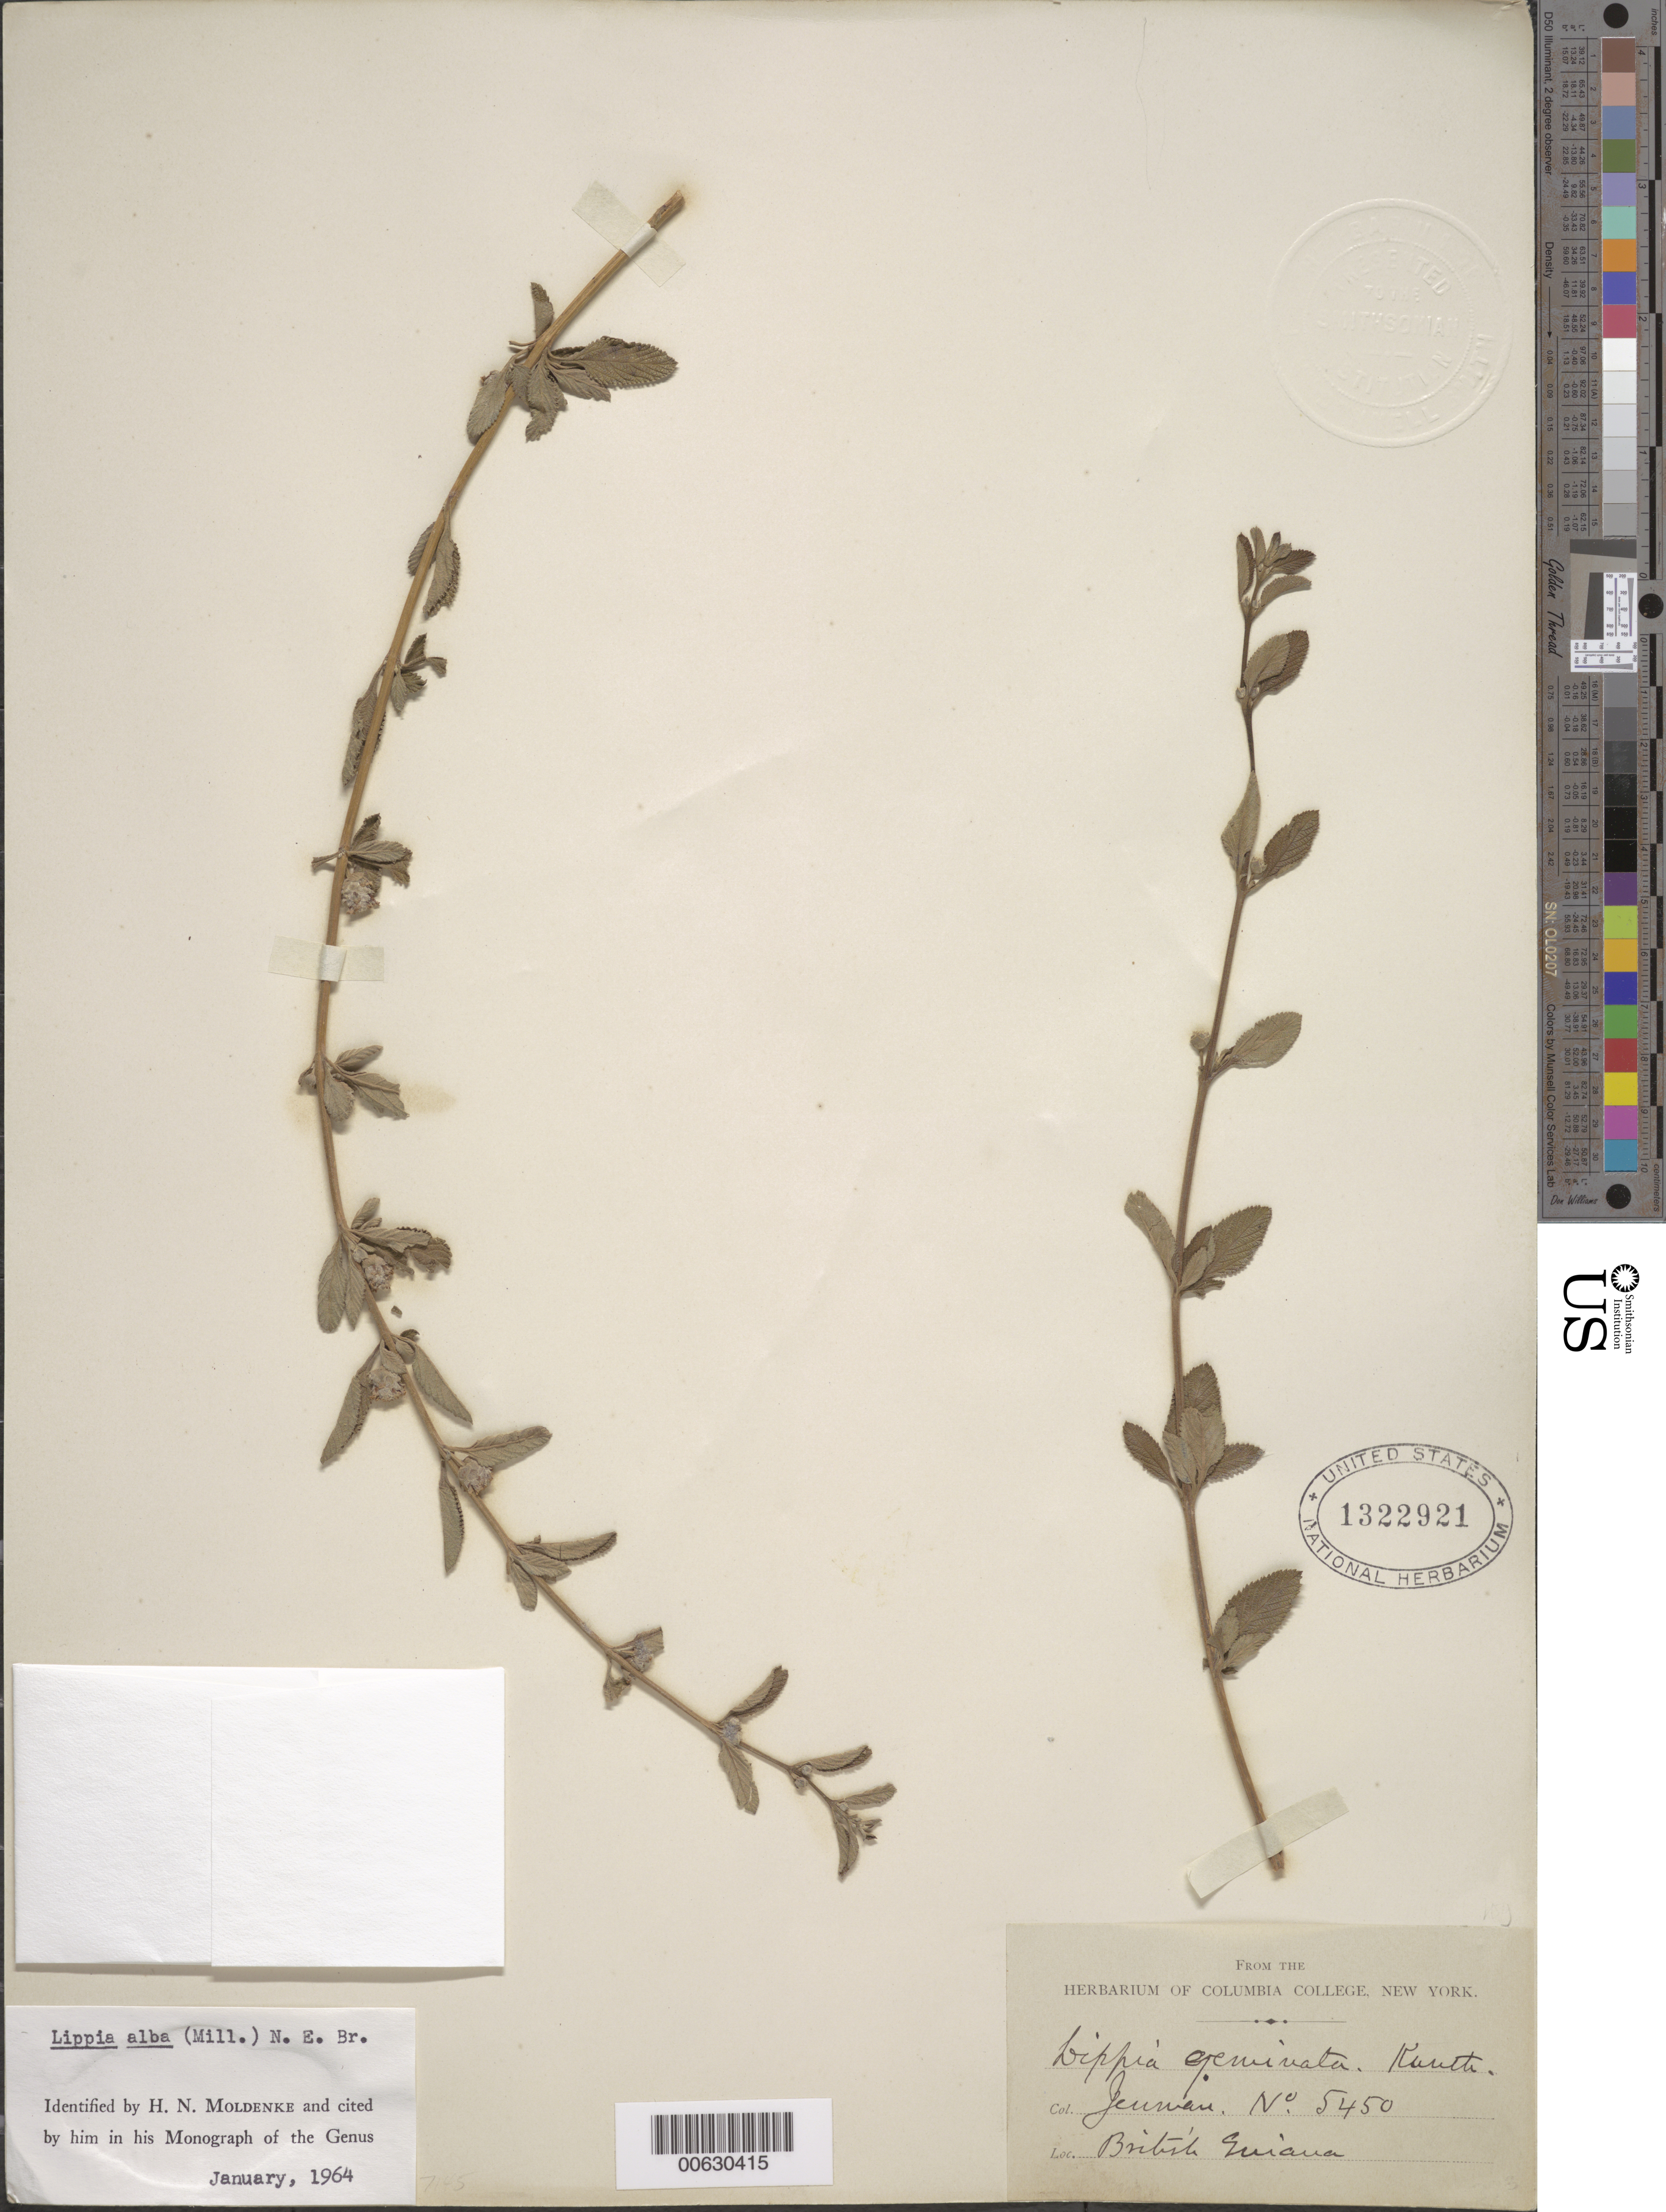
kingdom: Plantae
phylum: Tracheophyta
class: Magnoliopsida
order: Lamiales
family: Verbenaceae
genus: Lippia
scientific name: Lippia alba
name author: (Mill.) N.E. Br. ex Britton & P. Wilson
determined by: Moldenke, H. N.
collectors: G. S. Jenman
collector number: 5450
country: Guyana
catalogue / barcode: US 1322921